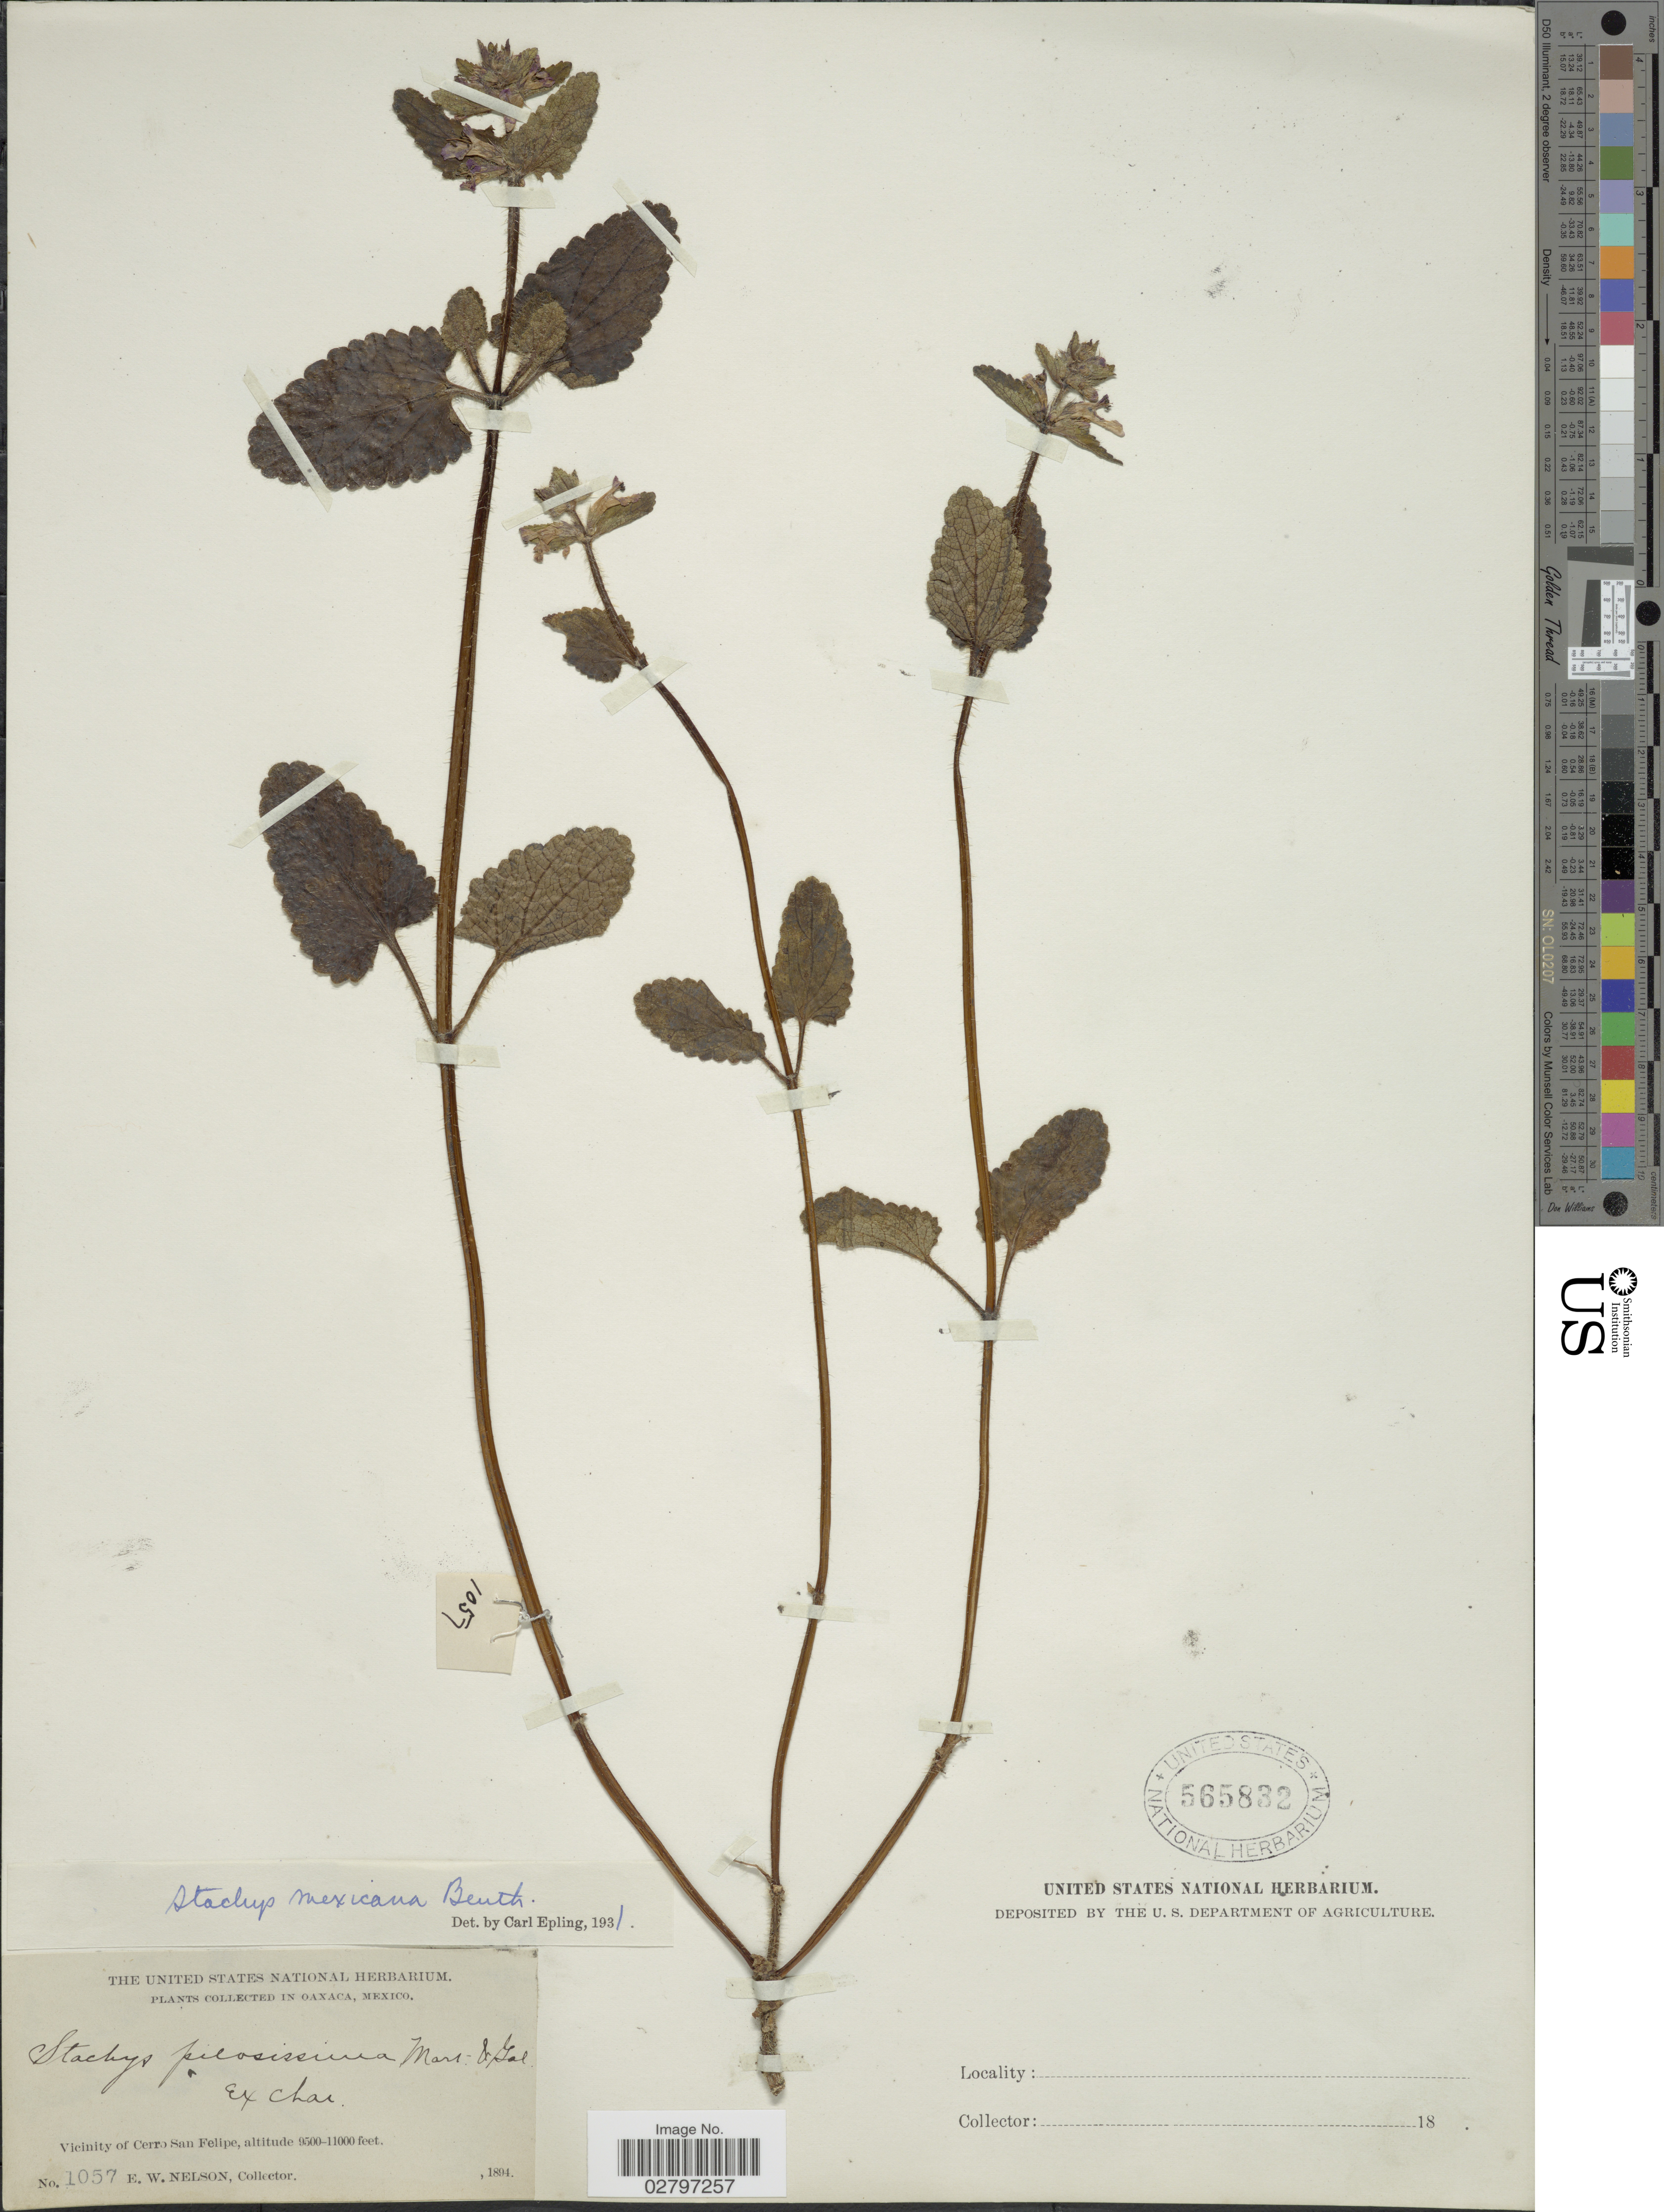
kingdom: Plantae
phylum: Tracheophyta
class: Magnoliopsida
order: Lamiales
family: Lamiaceae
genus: Stachys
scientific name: Stachys mexicana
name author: Benth.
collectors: E. W. Nelson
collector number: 1057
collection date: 1894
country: Mexico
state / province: Oaxaca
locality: Vicinity of Cerro San Felipe.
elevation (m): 2896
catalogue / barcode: US 565832